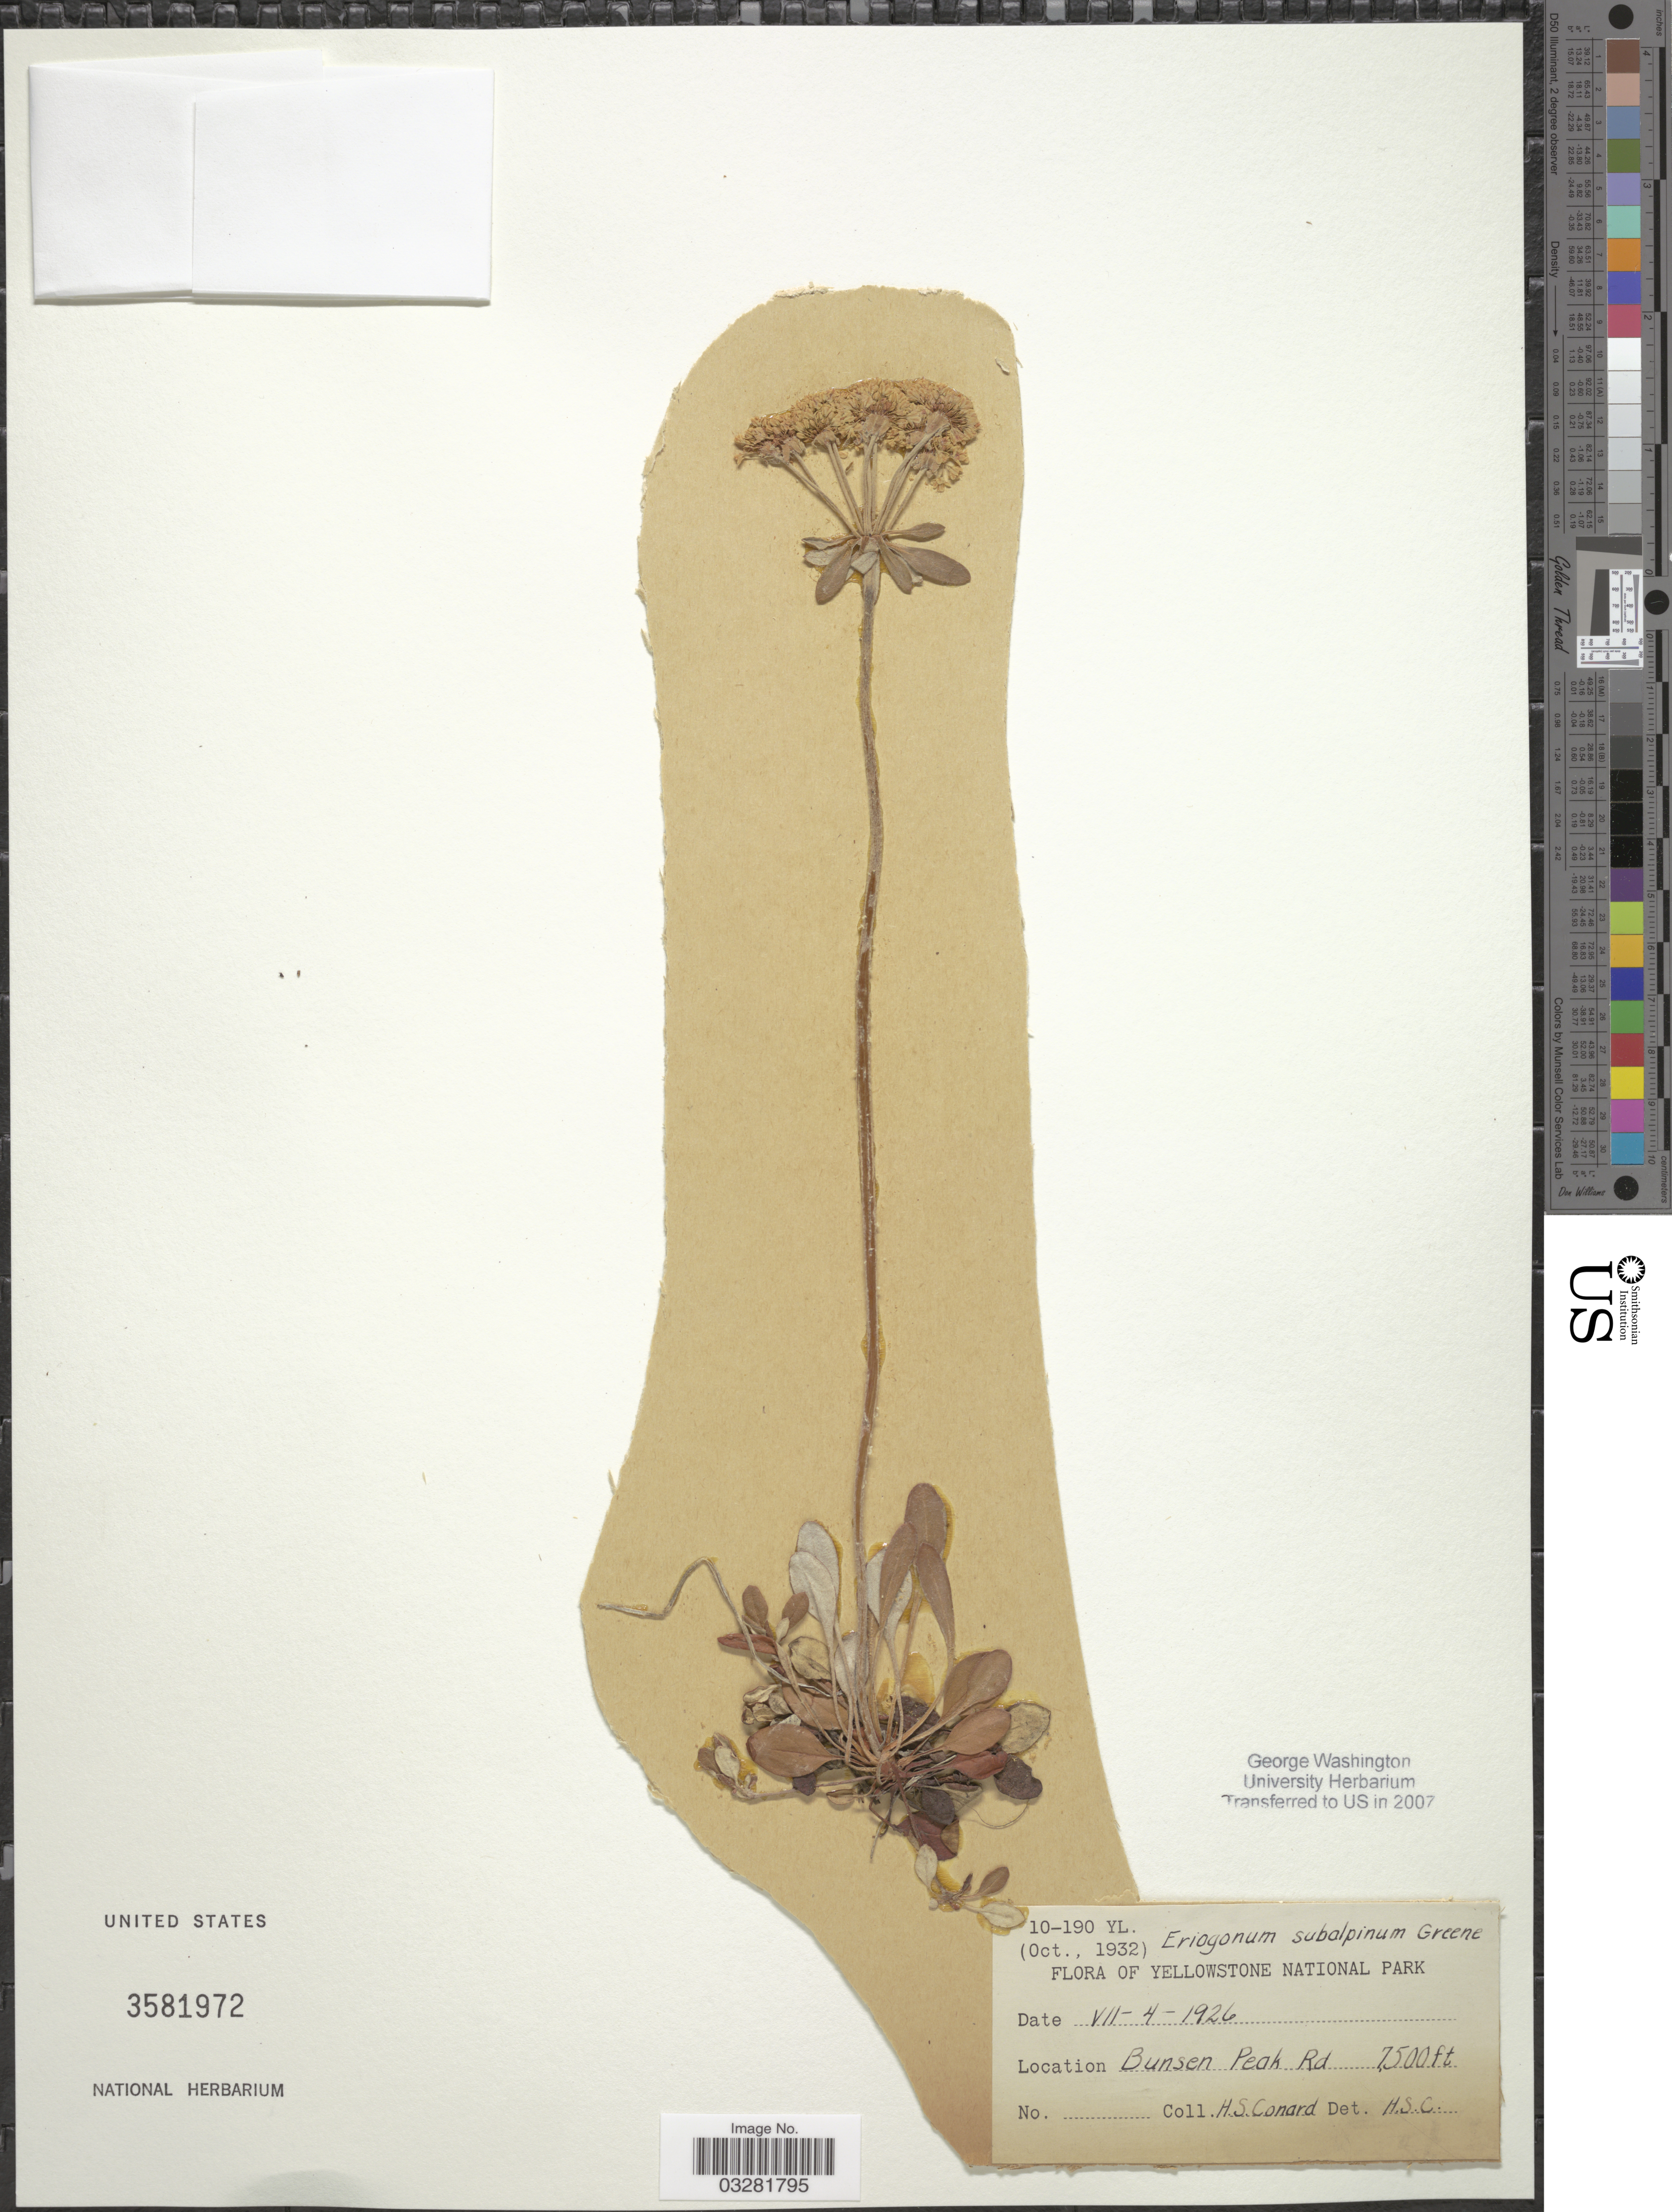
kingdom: Plantae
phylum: Tracheophyta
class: Magnoliopsida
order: Caryophyllales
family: Polygonaceae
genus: Eriogonum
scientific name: Eriogonum umbellatum var. subalpinum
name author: M.E. Jones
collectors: H. S. Conard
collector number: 10-190 YL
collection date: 1926-07-04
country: United States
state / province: Wyoming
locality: Yellowstone National Park. Bunsen Peak Rd.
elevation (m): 2286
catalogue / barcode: US 3581972